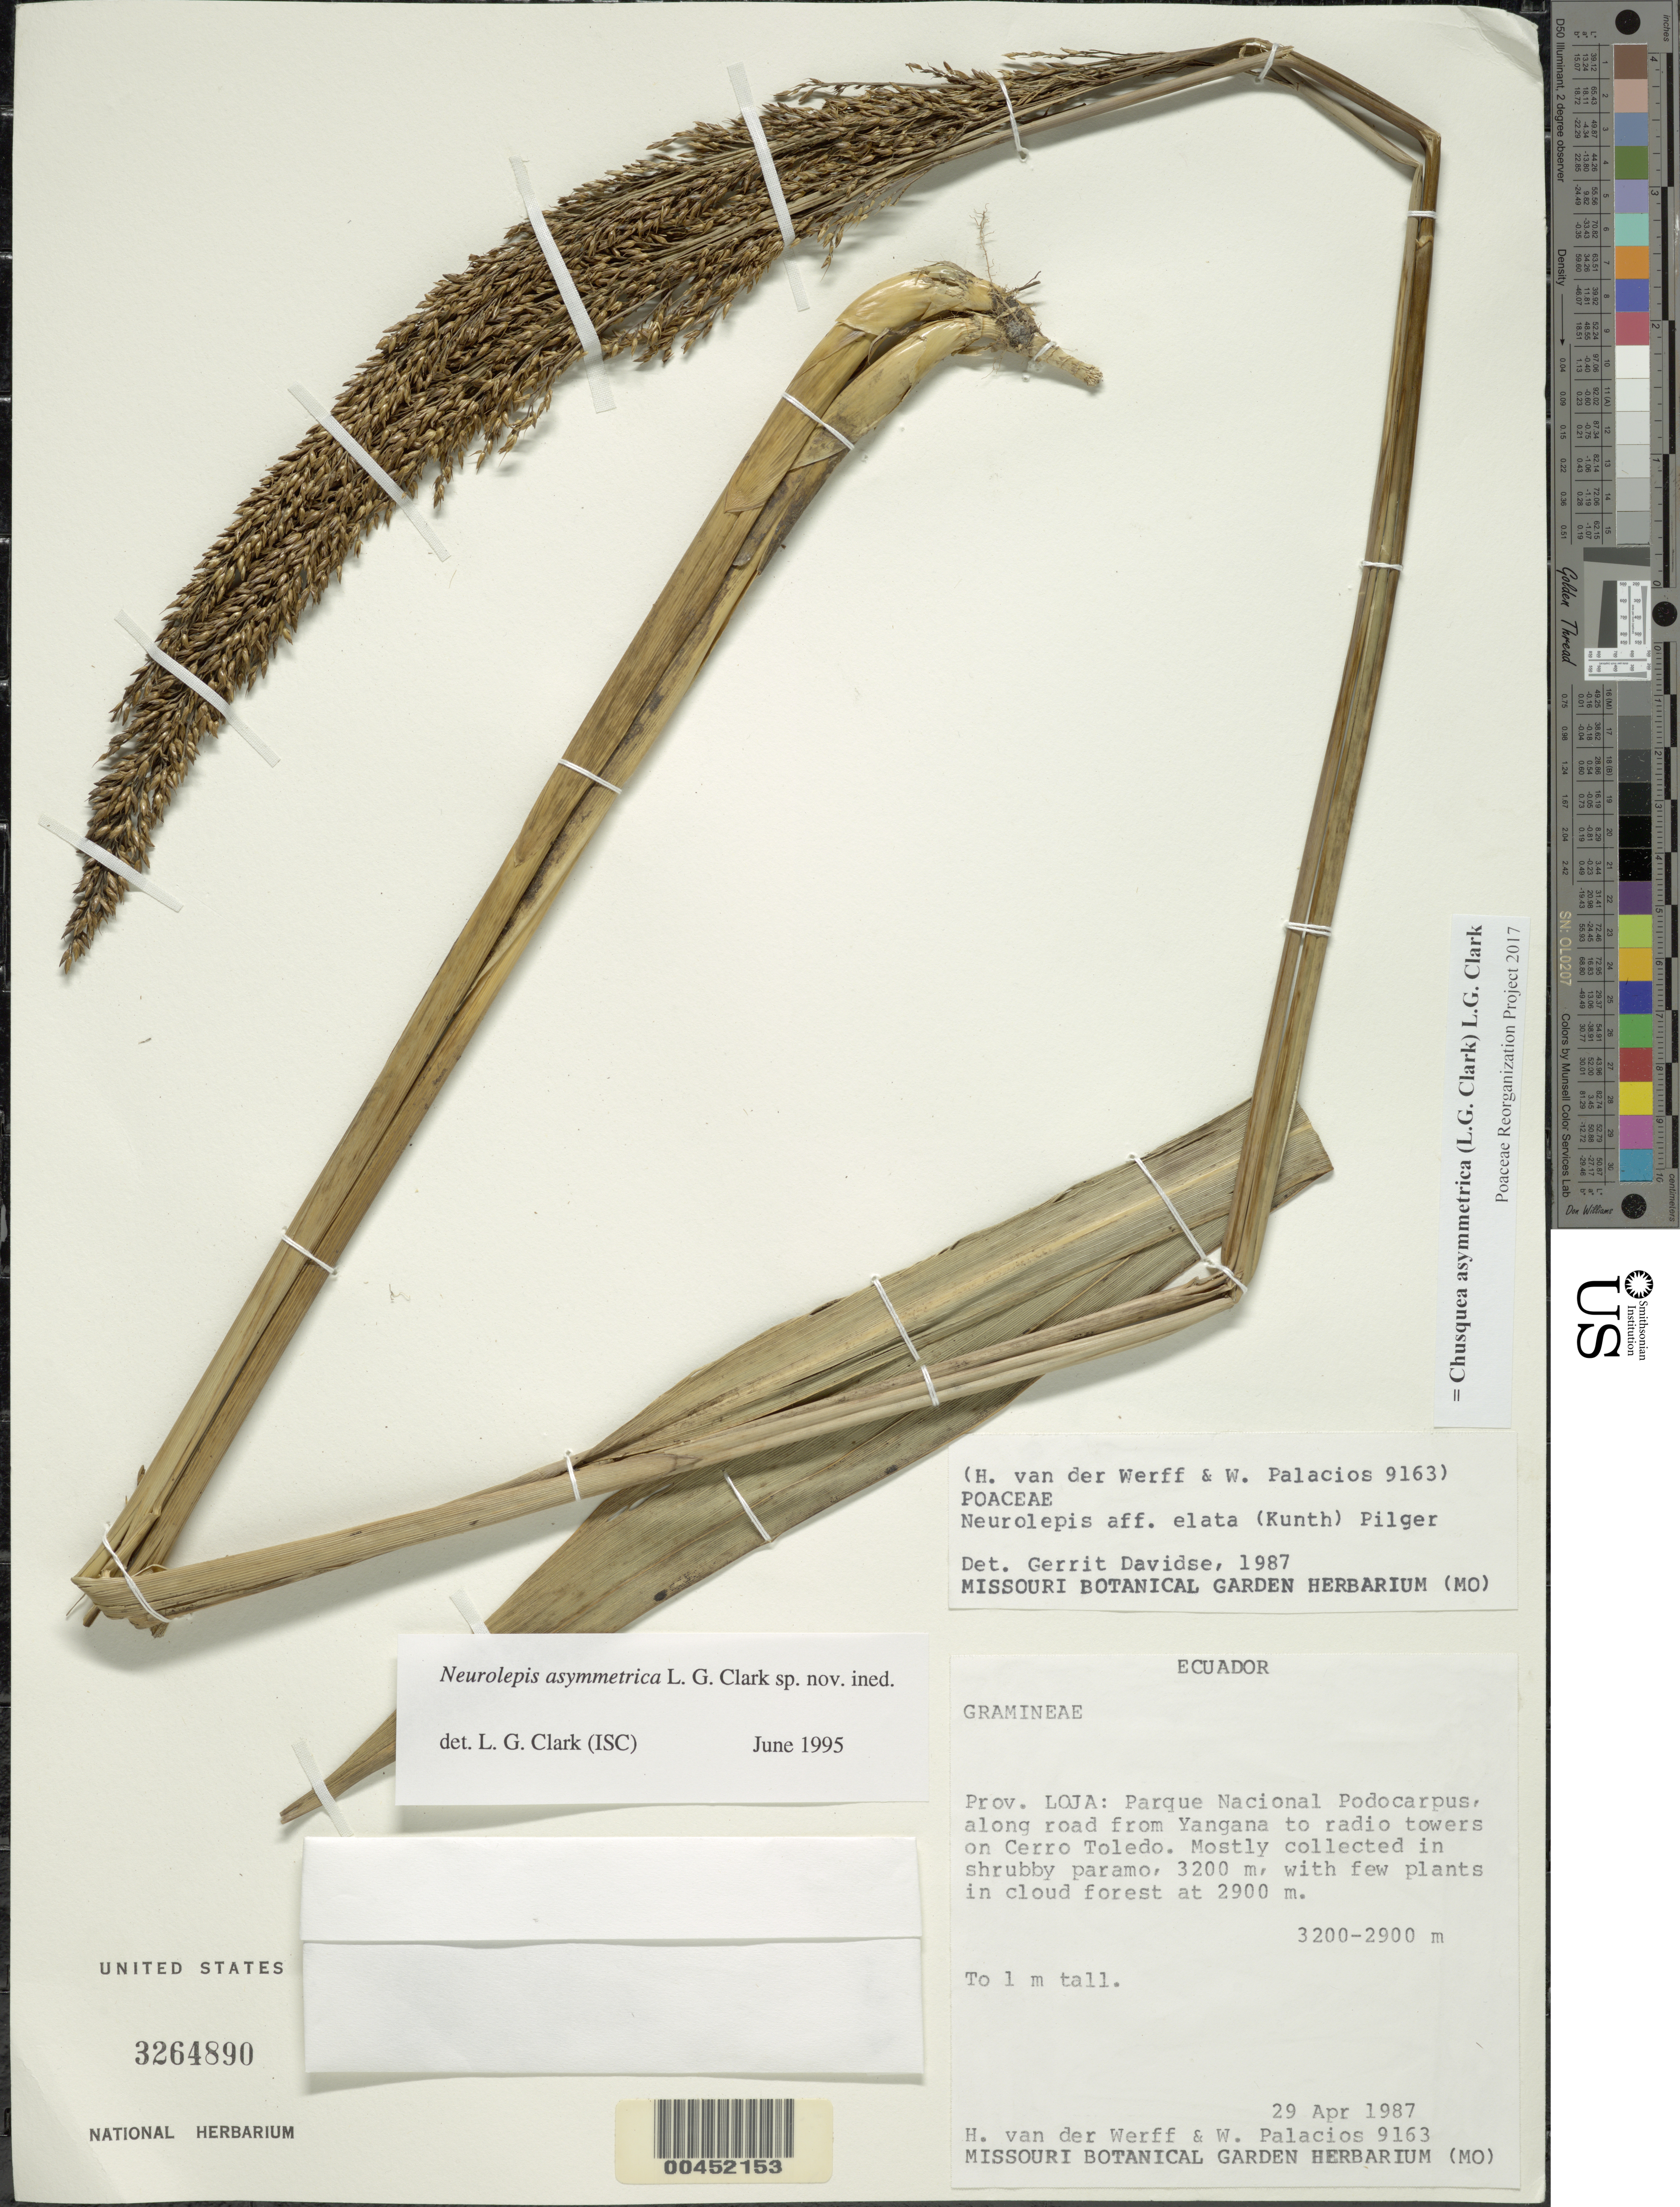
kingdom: Plantae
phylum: Tracheophyta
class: Liliopsida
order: Poales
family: Poaceae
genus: Chusquea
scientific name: Chusquea asymmetrica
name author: (L.G. Clark) L.G. Clark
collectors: H. van der Werff & W. Palacios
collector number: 9163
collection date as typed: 29 Apr 1987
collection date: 1987-04-29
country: Ecuador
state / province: Loja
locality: Parque Nacional de Podocarpus, along road from Yangana to radio towers on Cerro Toledo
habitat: Shrubby paramo, few plants in cloud forest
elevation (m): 2900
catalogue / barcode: US 3264890